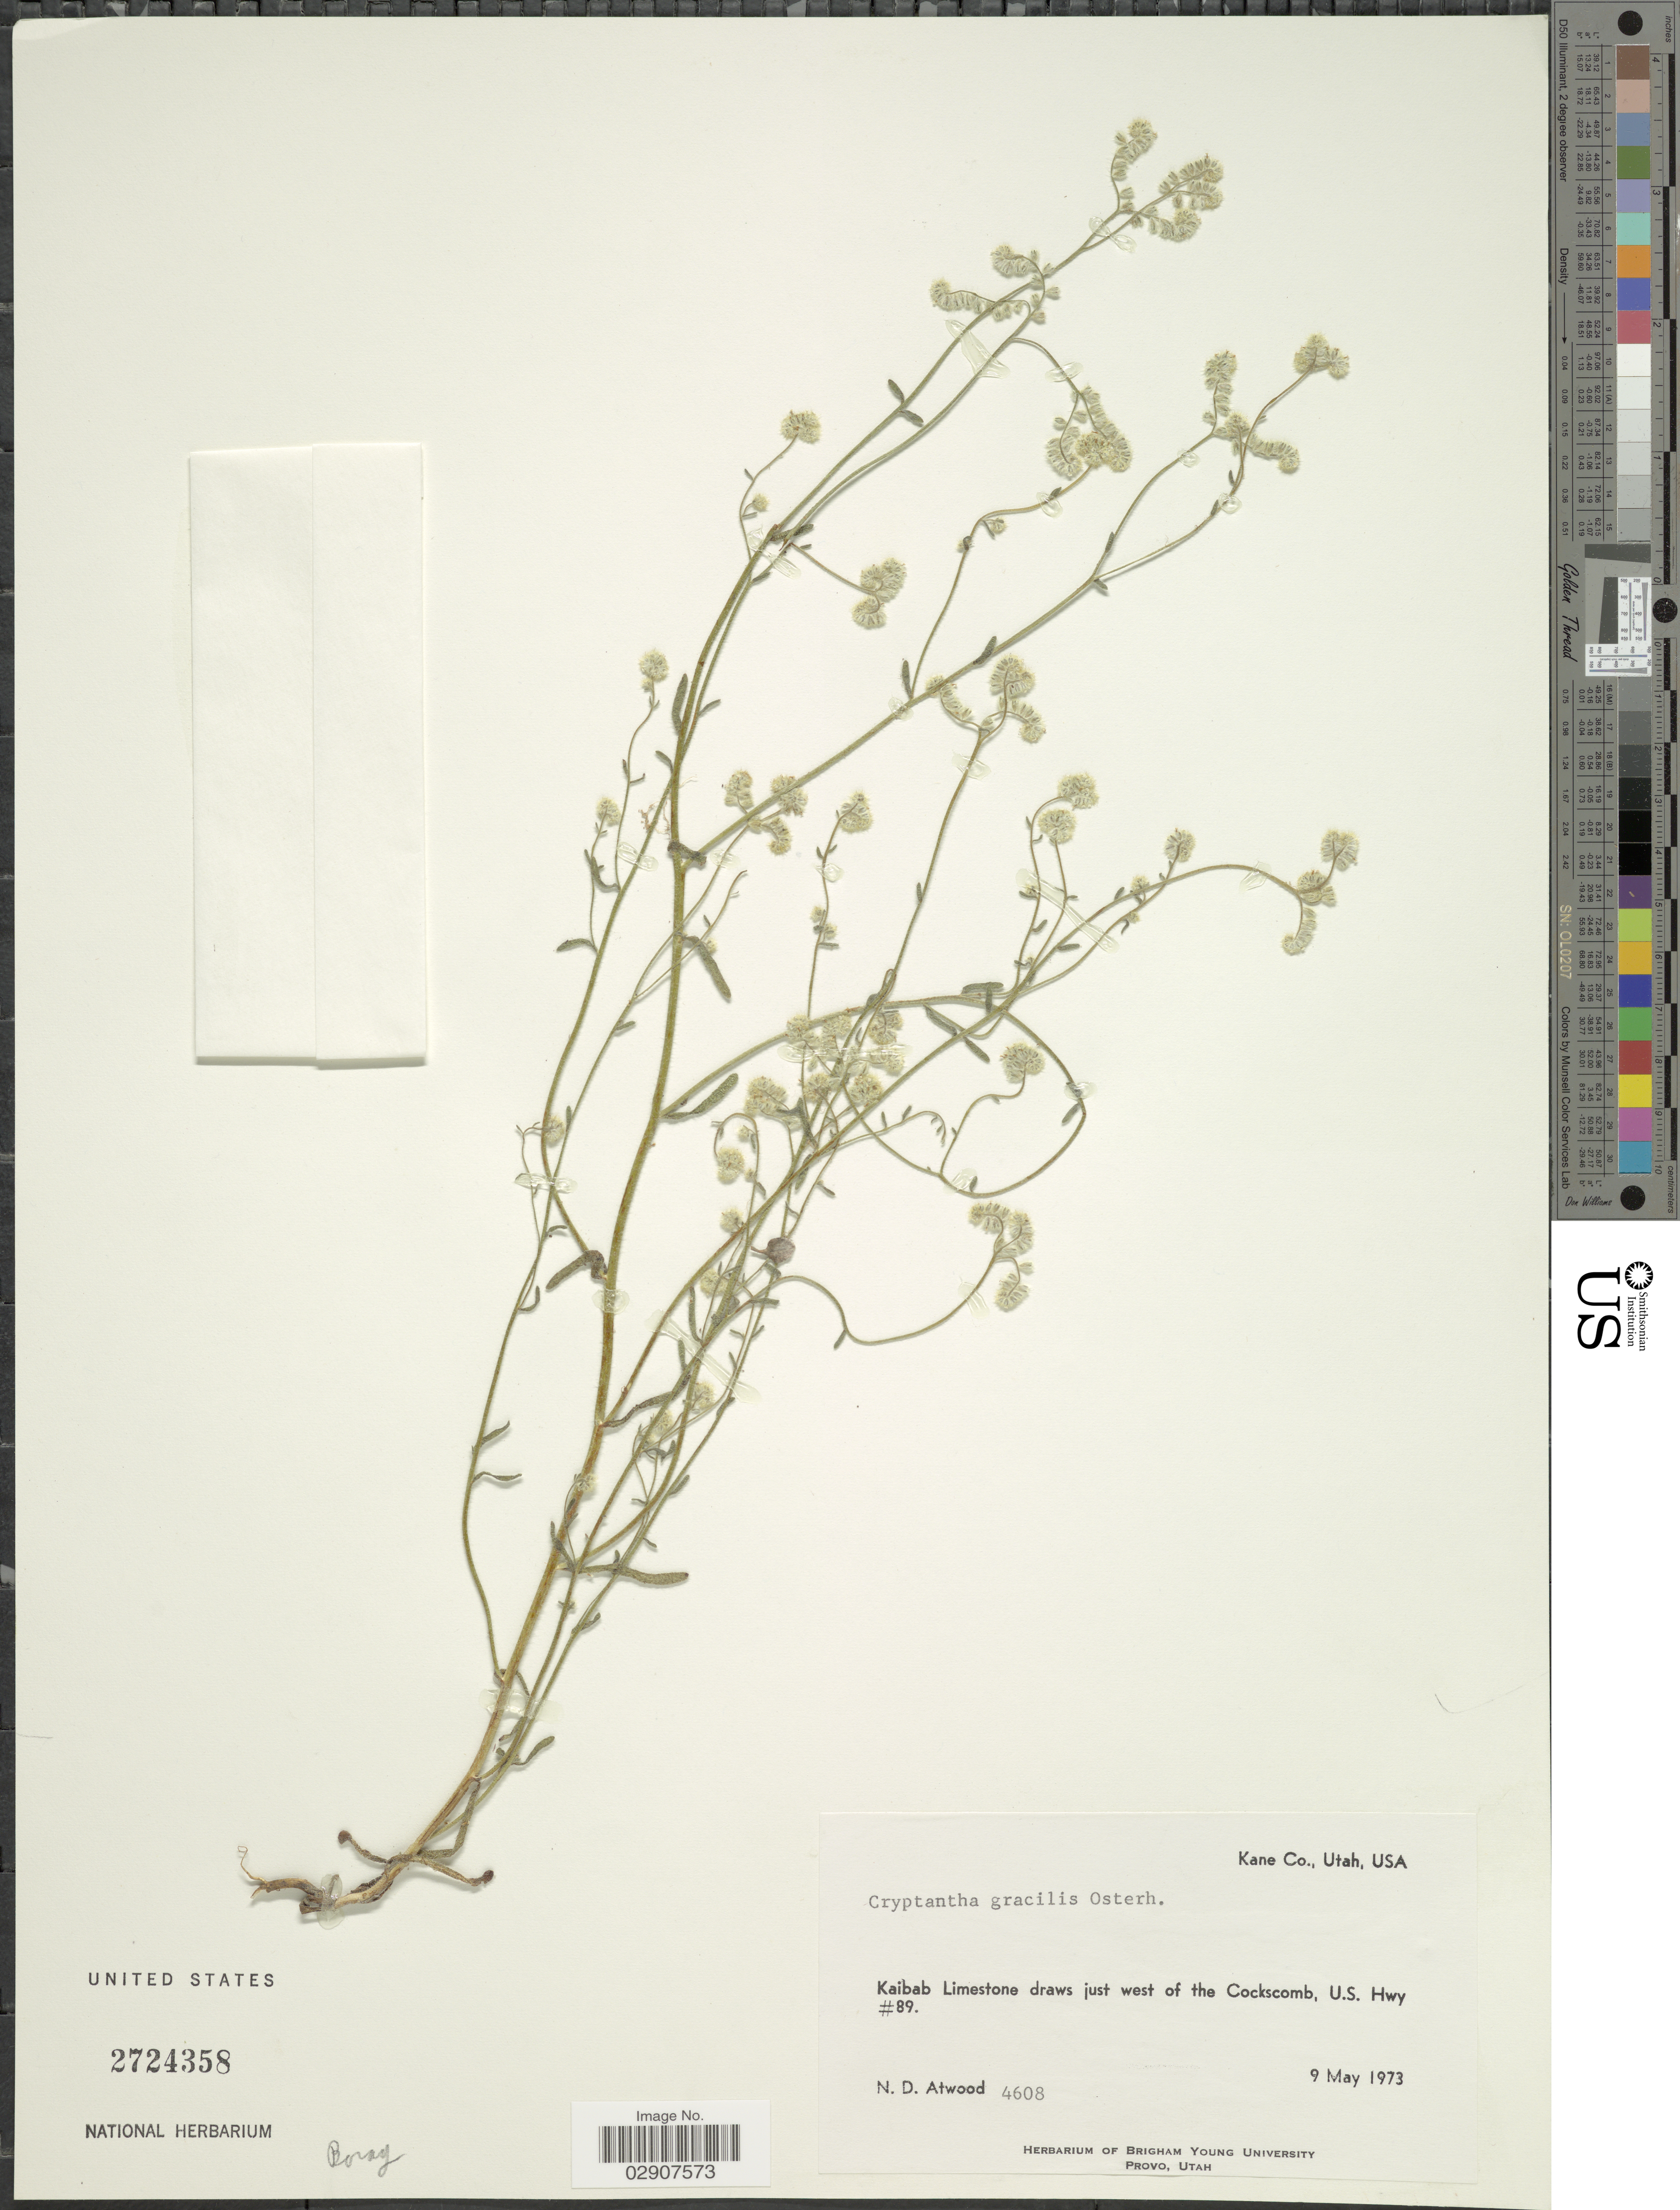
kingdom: Plantae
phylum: Tracheophyta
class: Magnoliopsida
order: Boraginales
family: Boraginaceae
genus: Cryptantha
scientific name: Cryptantha gracilis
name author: Osterh.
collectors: N. Atwood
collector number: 4608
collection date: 1973-05-09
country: United States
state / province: Utah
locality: Kane Co., Kaibab Limestone draws just west of the Cockscomb, U.S. Hwy #89.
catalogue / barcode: US 2724358